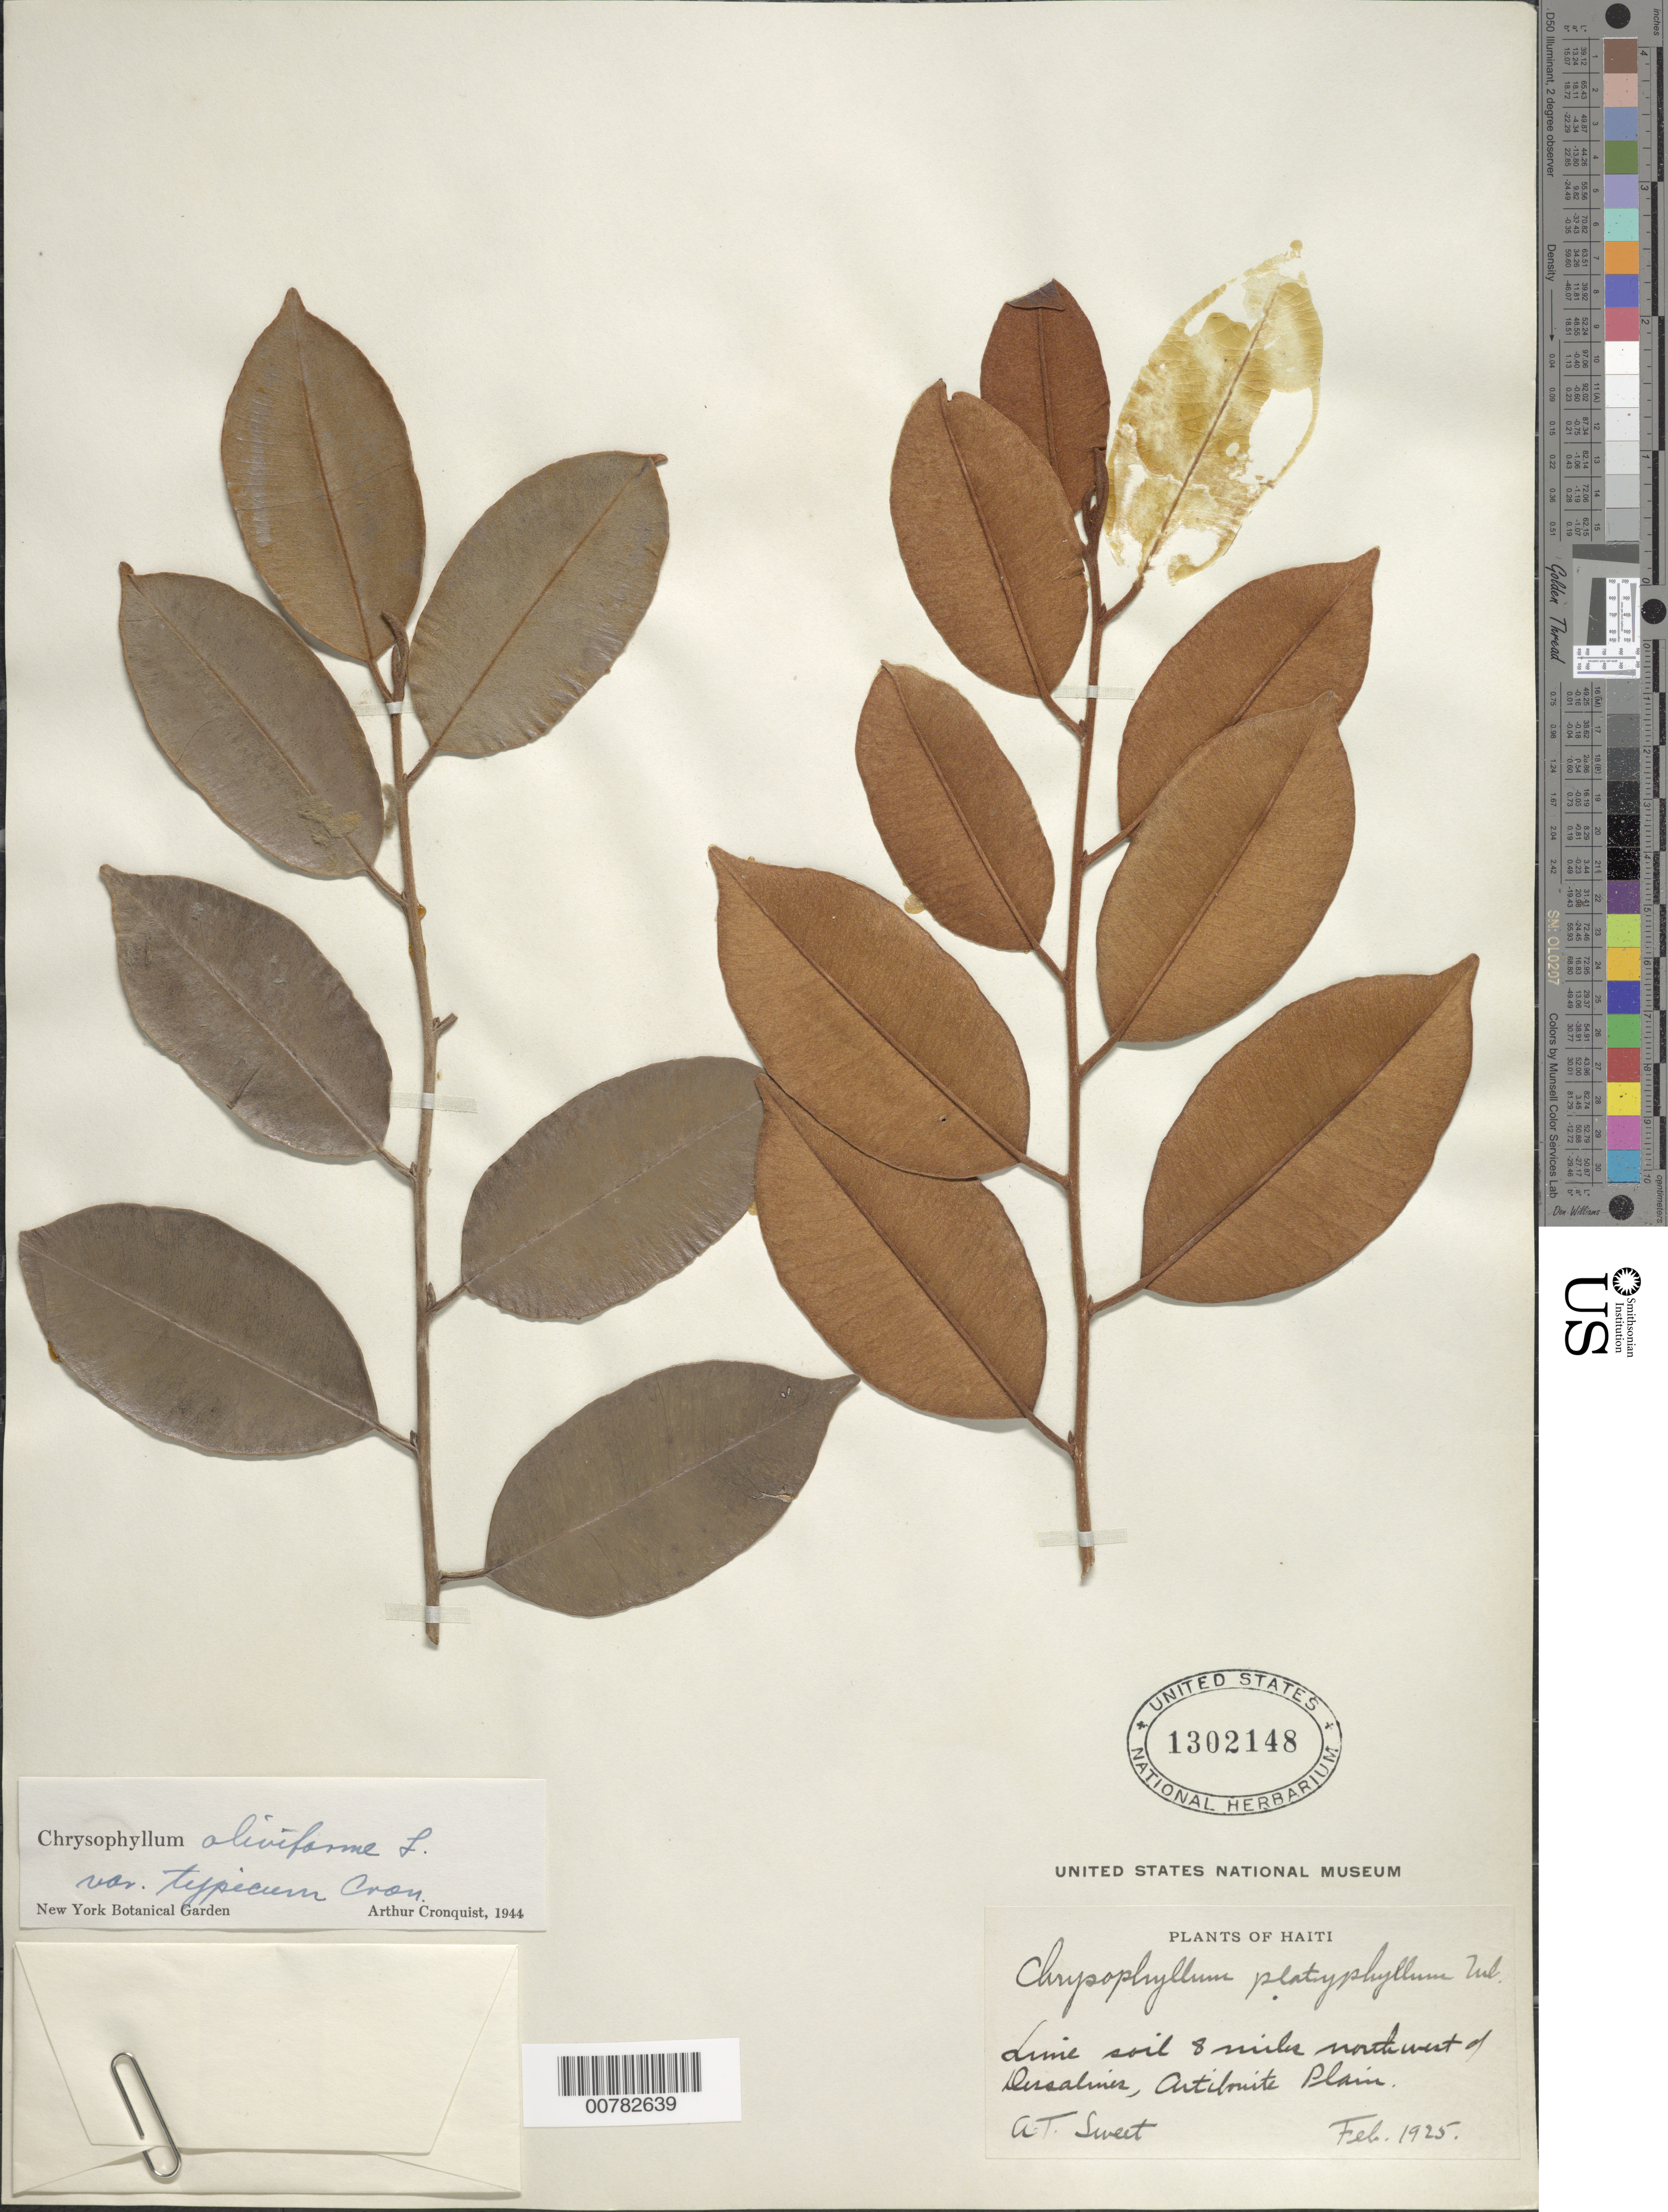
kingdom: Plantae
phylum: Tracheophyta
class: Magnoliopsida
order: Ericales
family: Sapotaceae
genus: Chrysophyllum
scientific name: Chrysophyllum oliviforme subsp. oliviforme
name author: L.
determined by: Cronquist, A. J.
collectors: A. T. Sweet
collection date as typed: Feb 1925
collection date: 1925-02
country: Haiti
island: Hispaniola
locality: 8 miles northwest of Dessalines, Artibonite Plain.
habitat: Lime soil.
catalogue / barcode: US 1302148